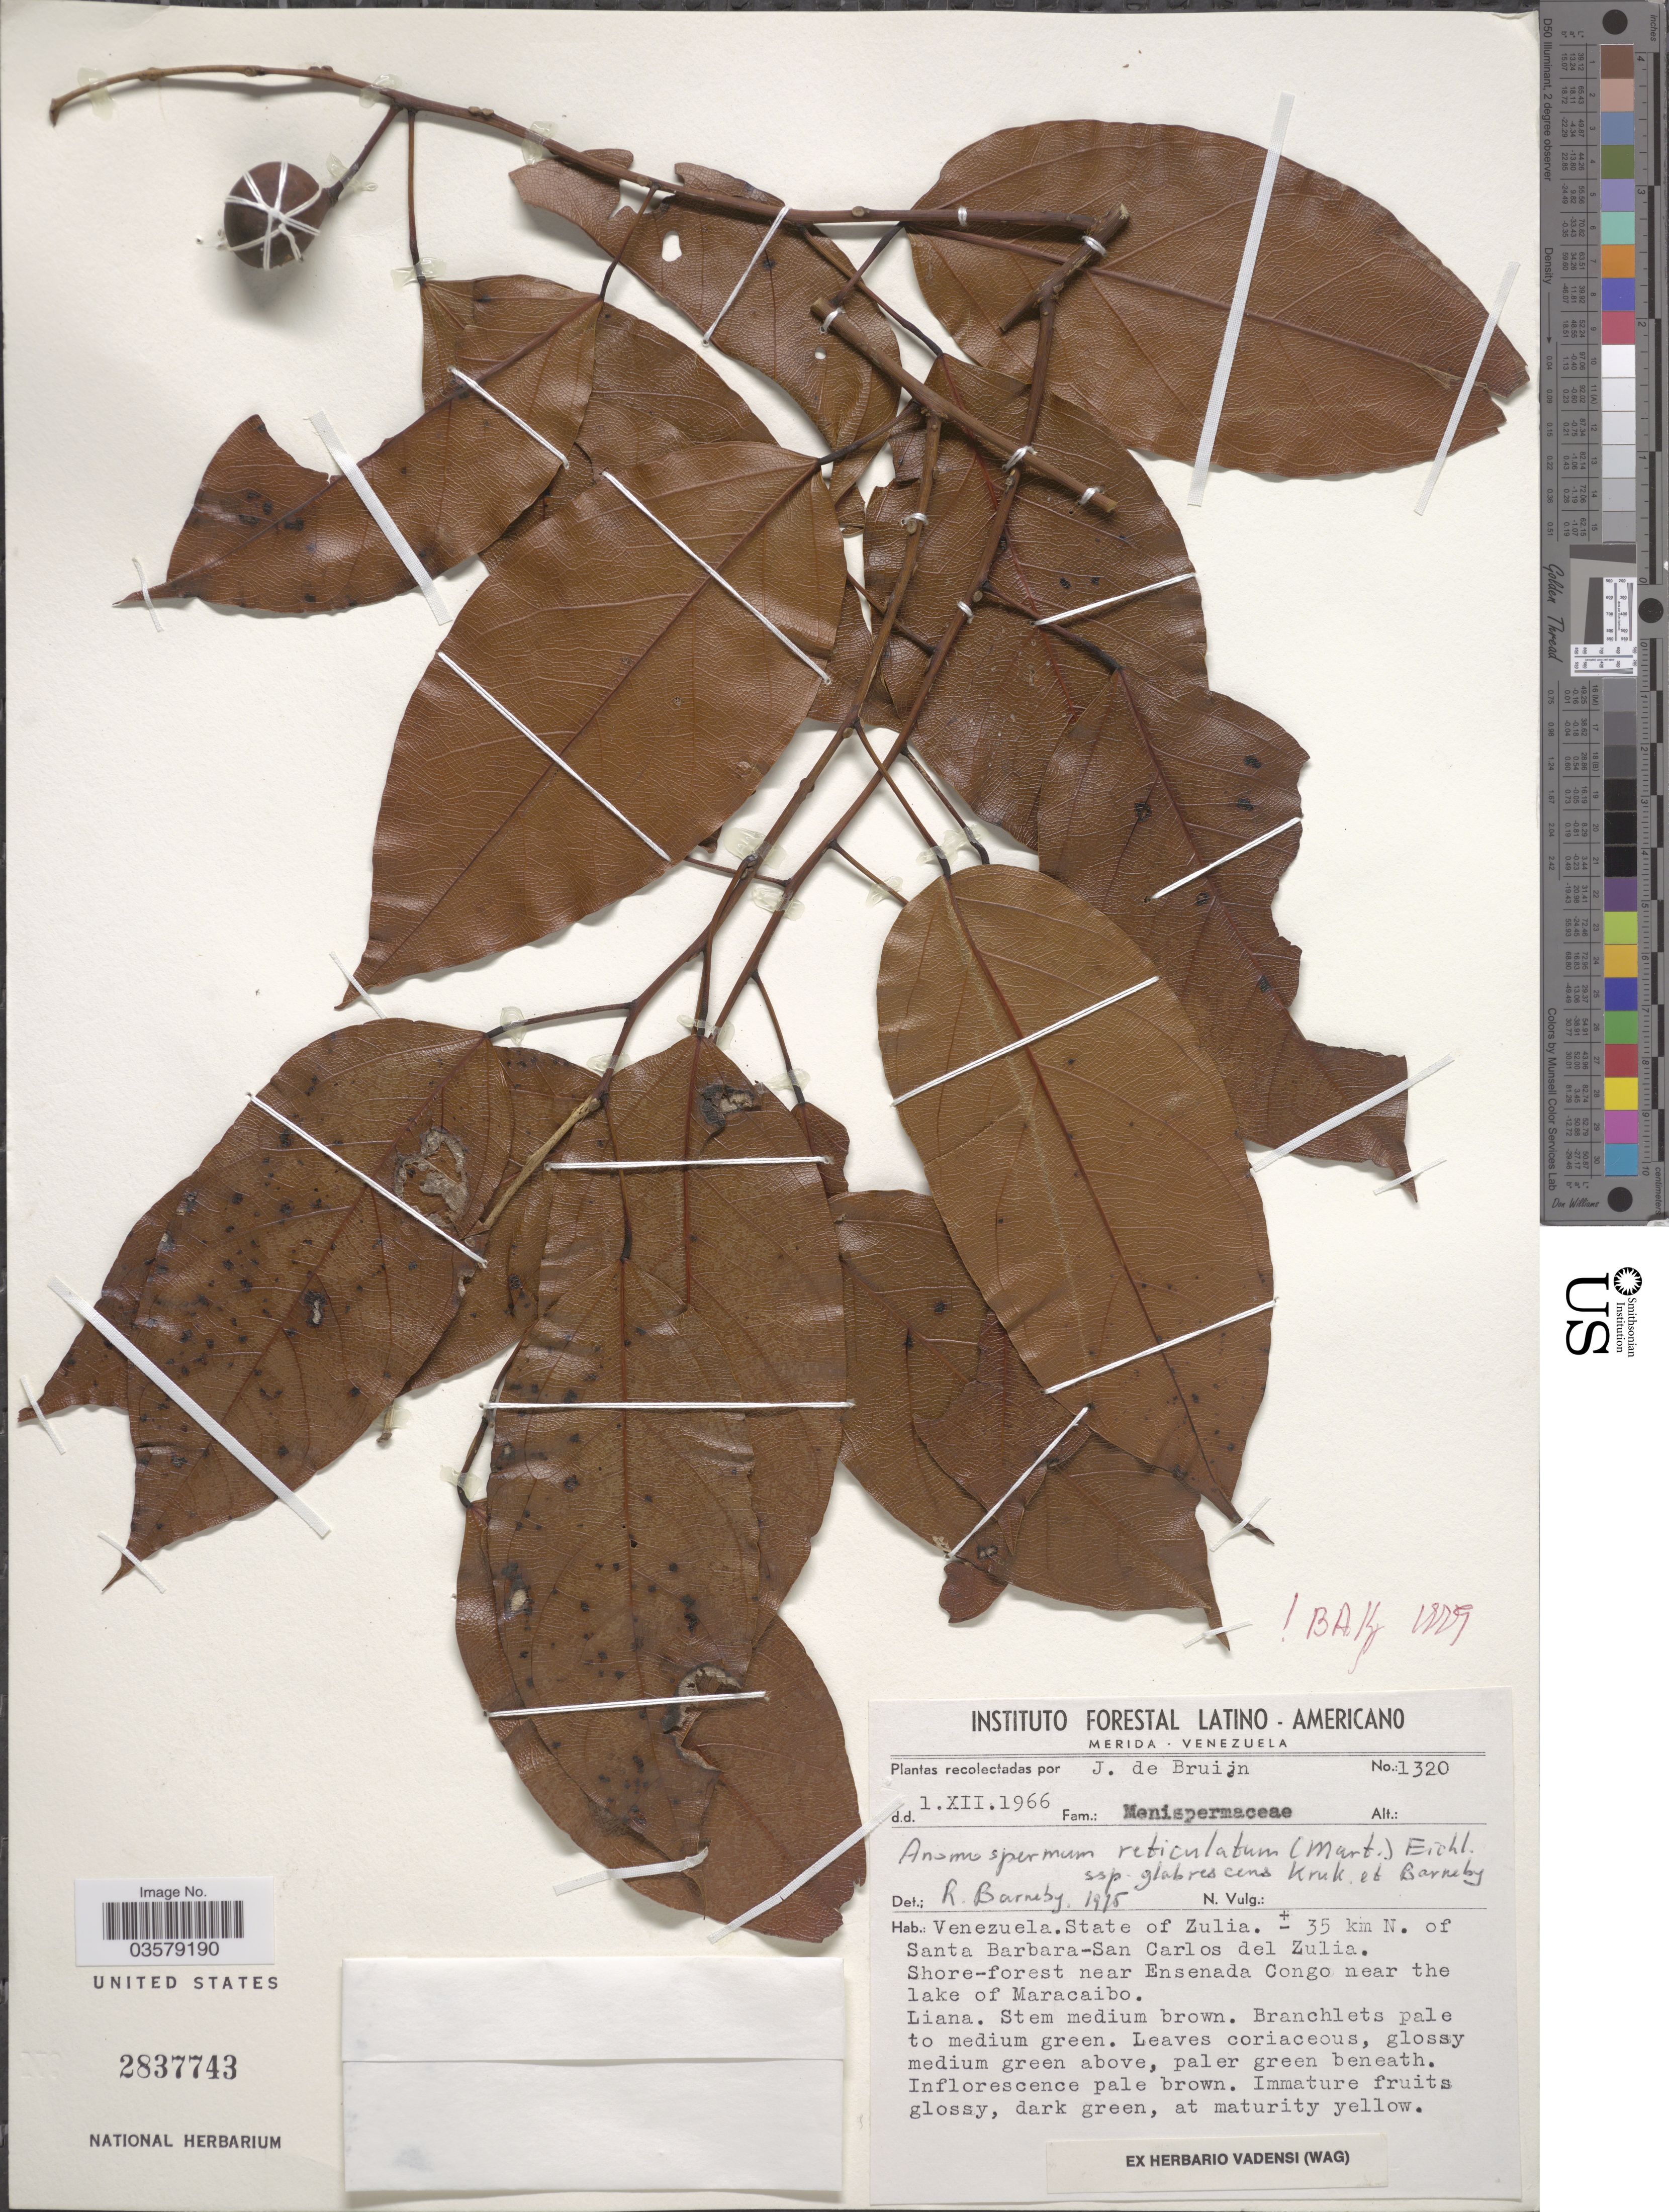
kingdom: Plantae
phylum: Tracheophyta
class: Magnoliopsida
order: Ranunculales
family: Menispermaceae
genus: Anomospermum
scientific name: Anomospermum reticulatum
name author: (Mart.) Eichler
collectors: J. Bruijn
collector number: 1320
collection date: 1966-12-01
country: Venezuela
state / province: Zulia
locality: ± 35 km N. of Santa Barbara - San Carlos del Zulia. Shore-forest near Ensenada Congo near the lake of Maracaibo.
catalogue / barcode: US 2837743